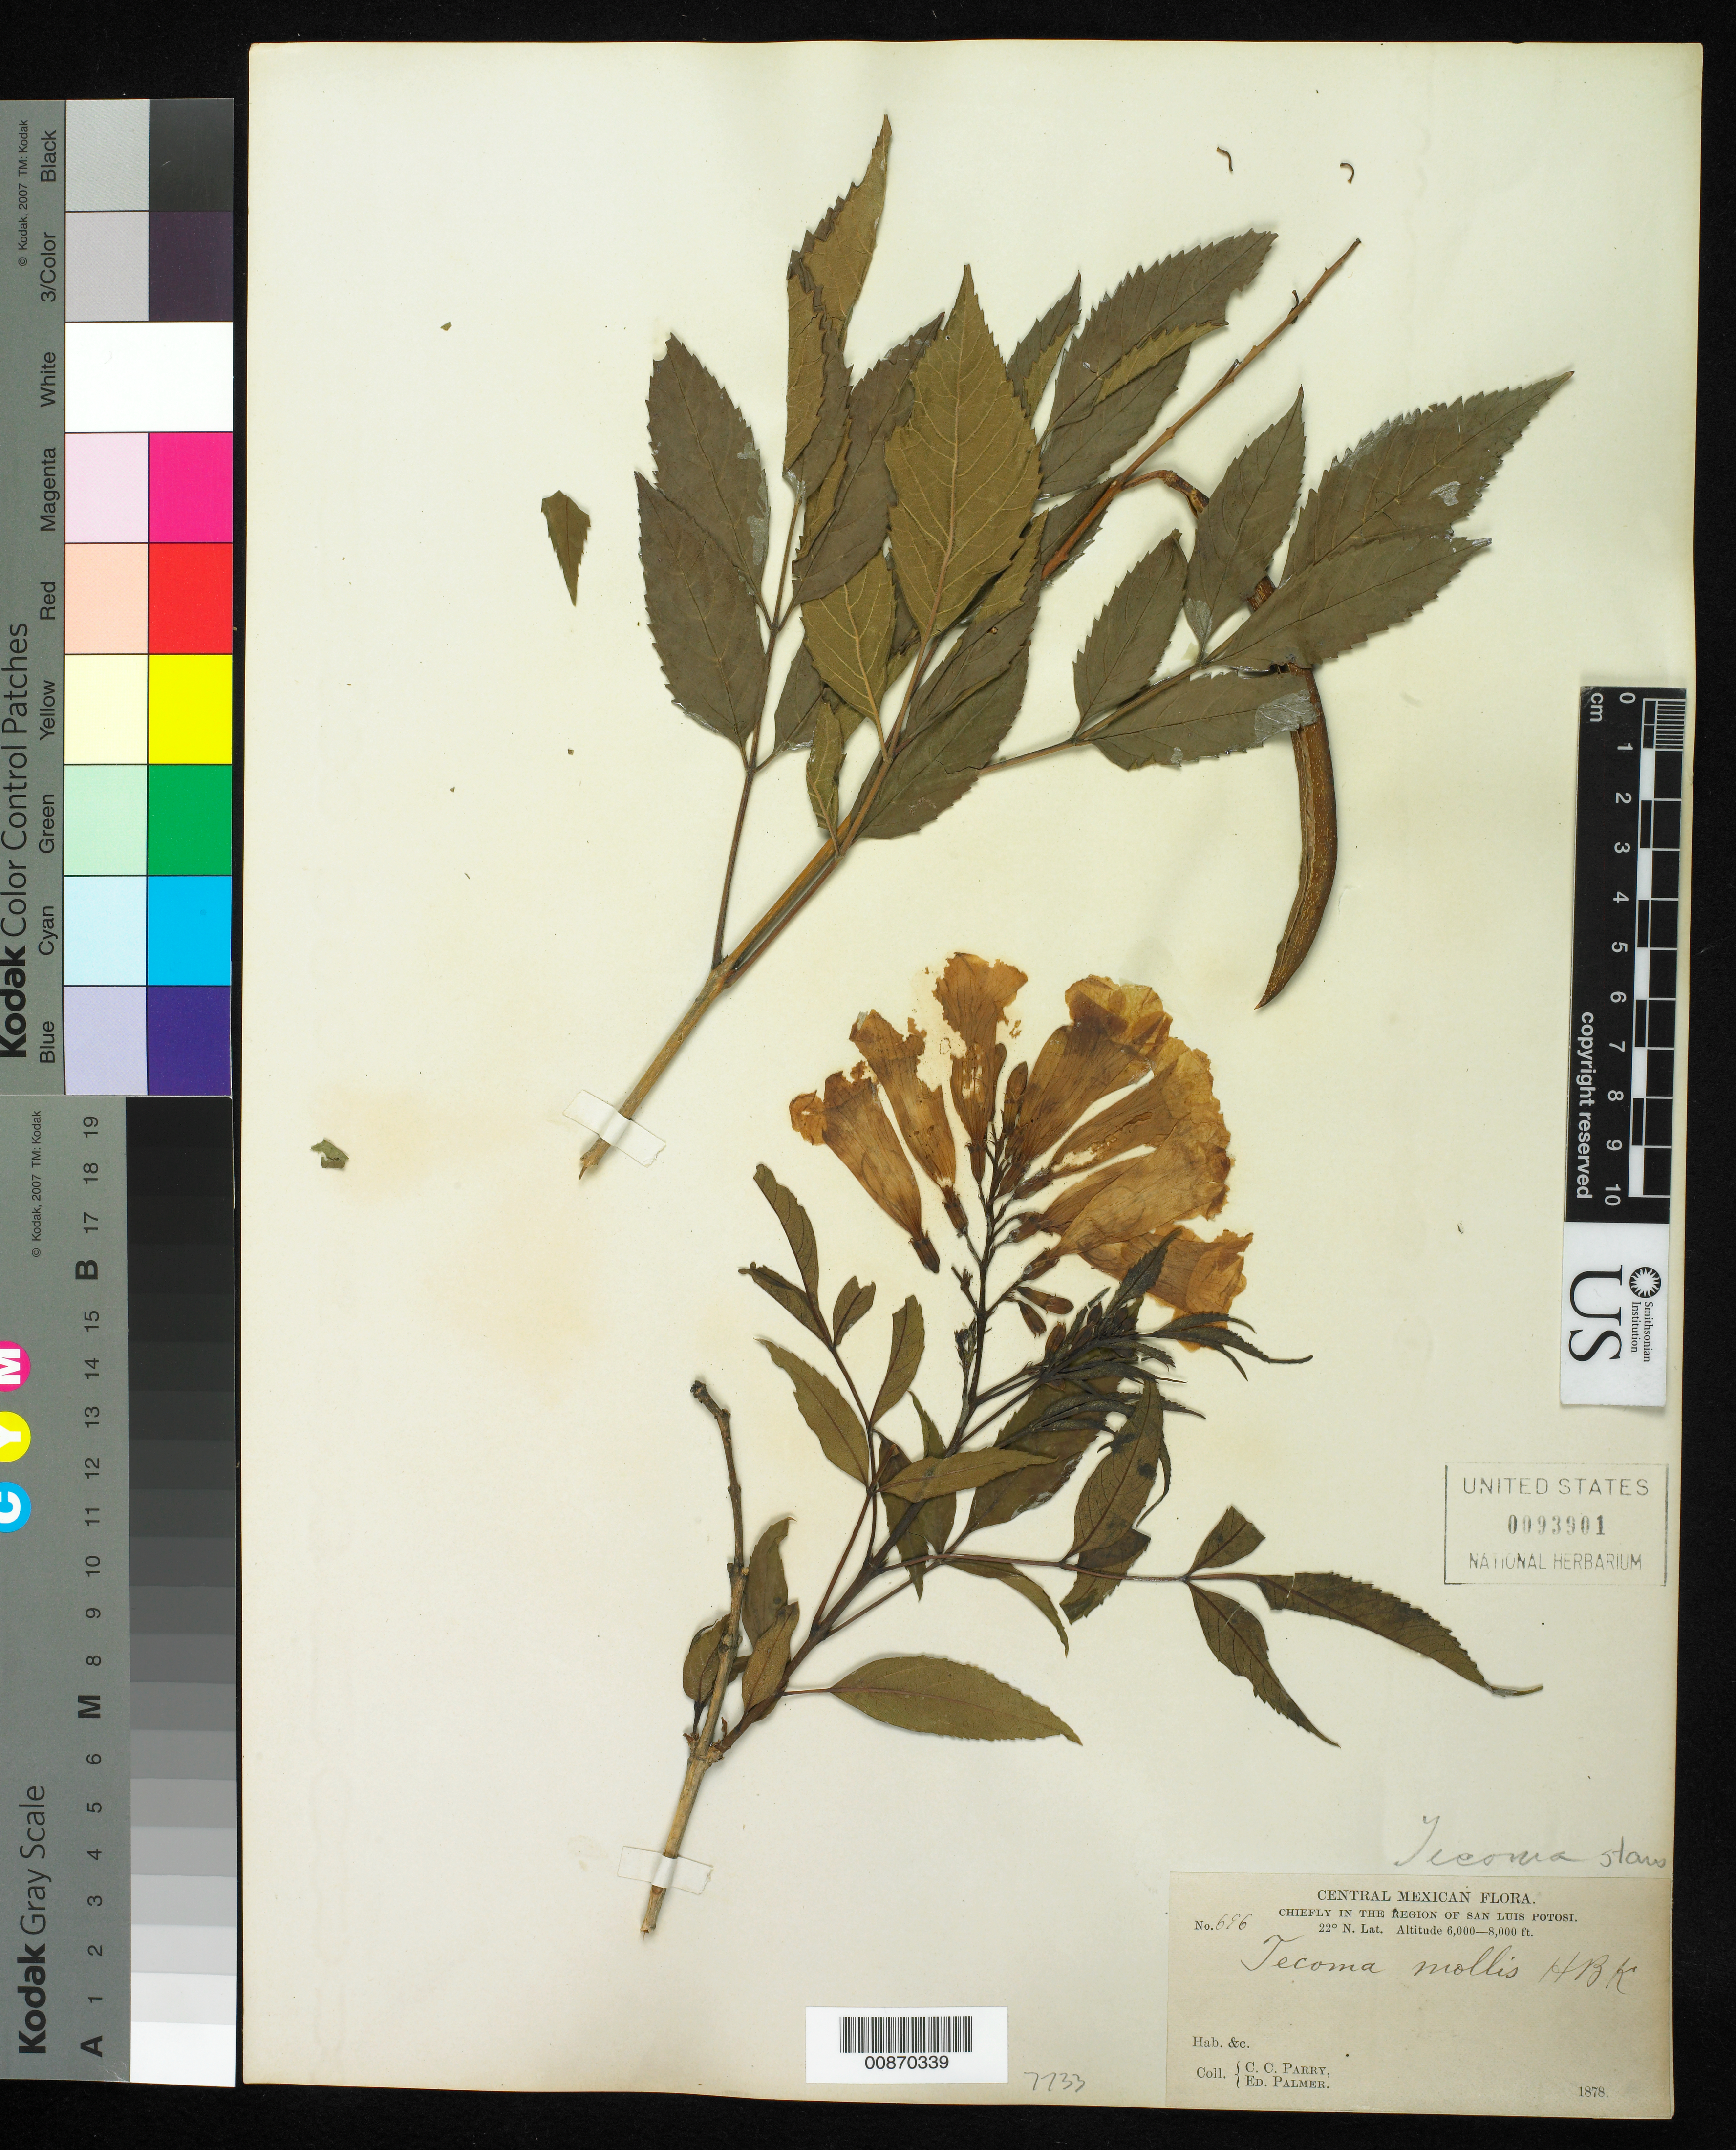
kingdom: Plantae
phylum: Tracheophyta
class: Magnoliopsida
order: Lamiales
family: Bignoniaceae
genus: Tecoma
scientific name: Tecoma stans var. velutina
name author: DC.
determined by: Strong, M. T., (US), Smithsonian Institution - National Museum of Natural History (UNITED STATES)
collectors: C. C. Parry & E. Palmer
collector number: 696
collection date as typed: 1878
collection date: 1878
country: Mexico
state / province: San Luis Potosí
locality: Chiefly in the region of San Luis Potosí.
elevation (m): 1829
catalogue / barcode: US 93901